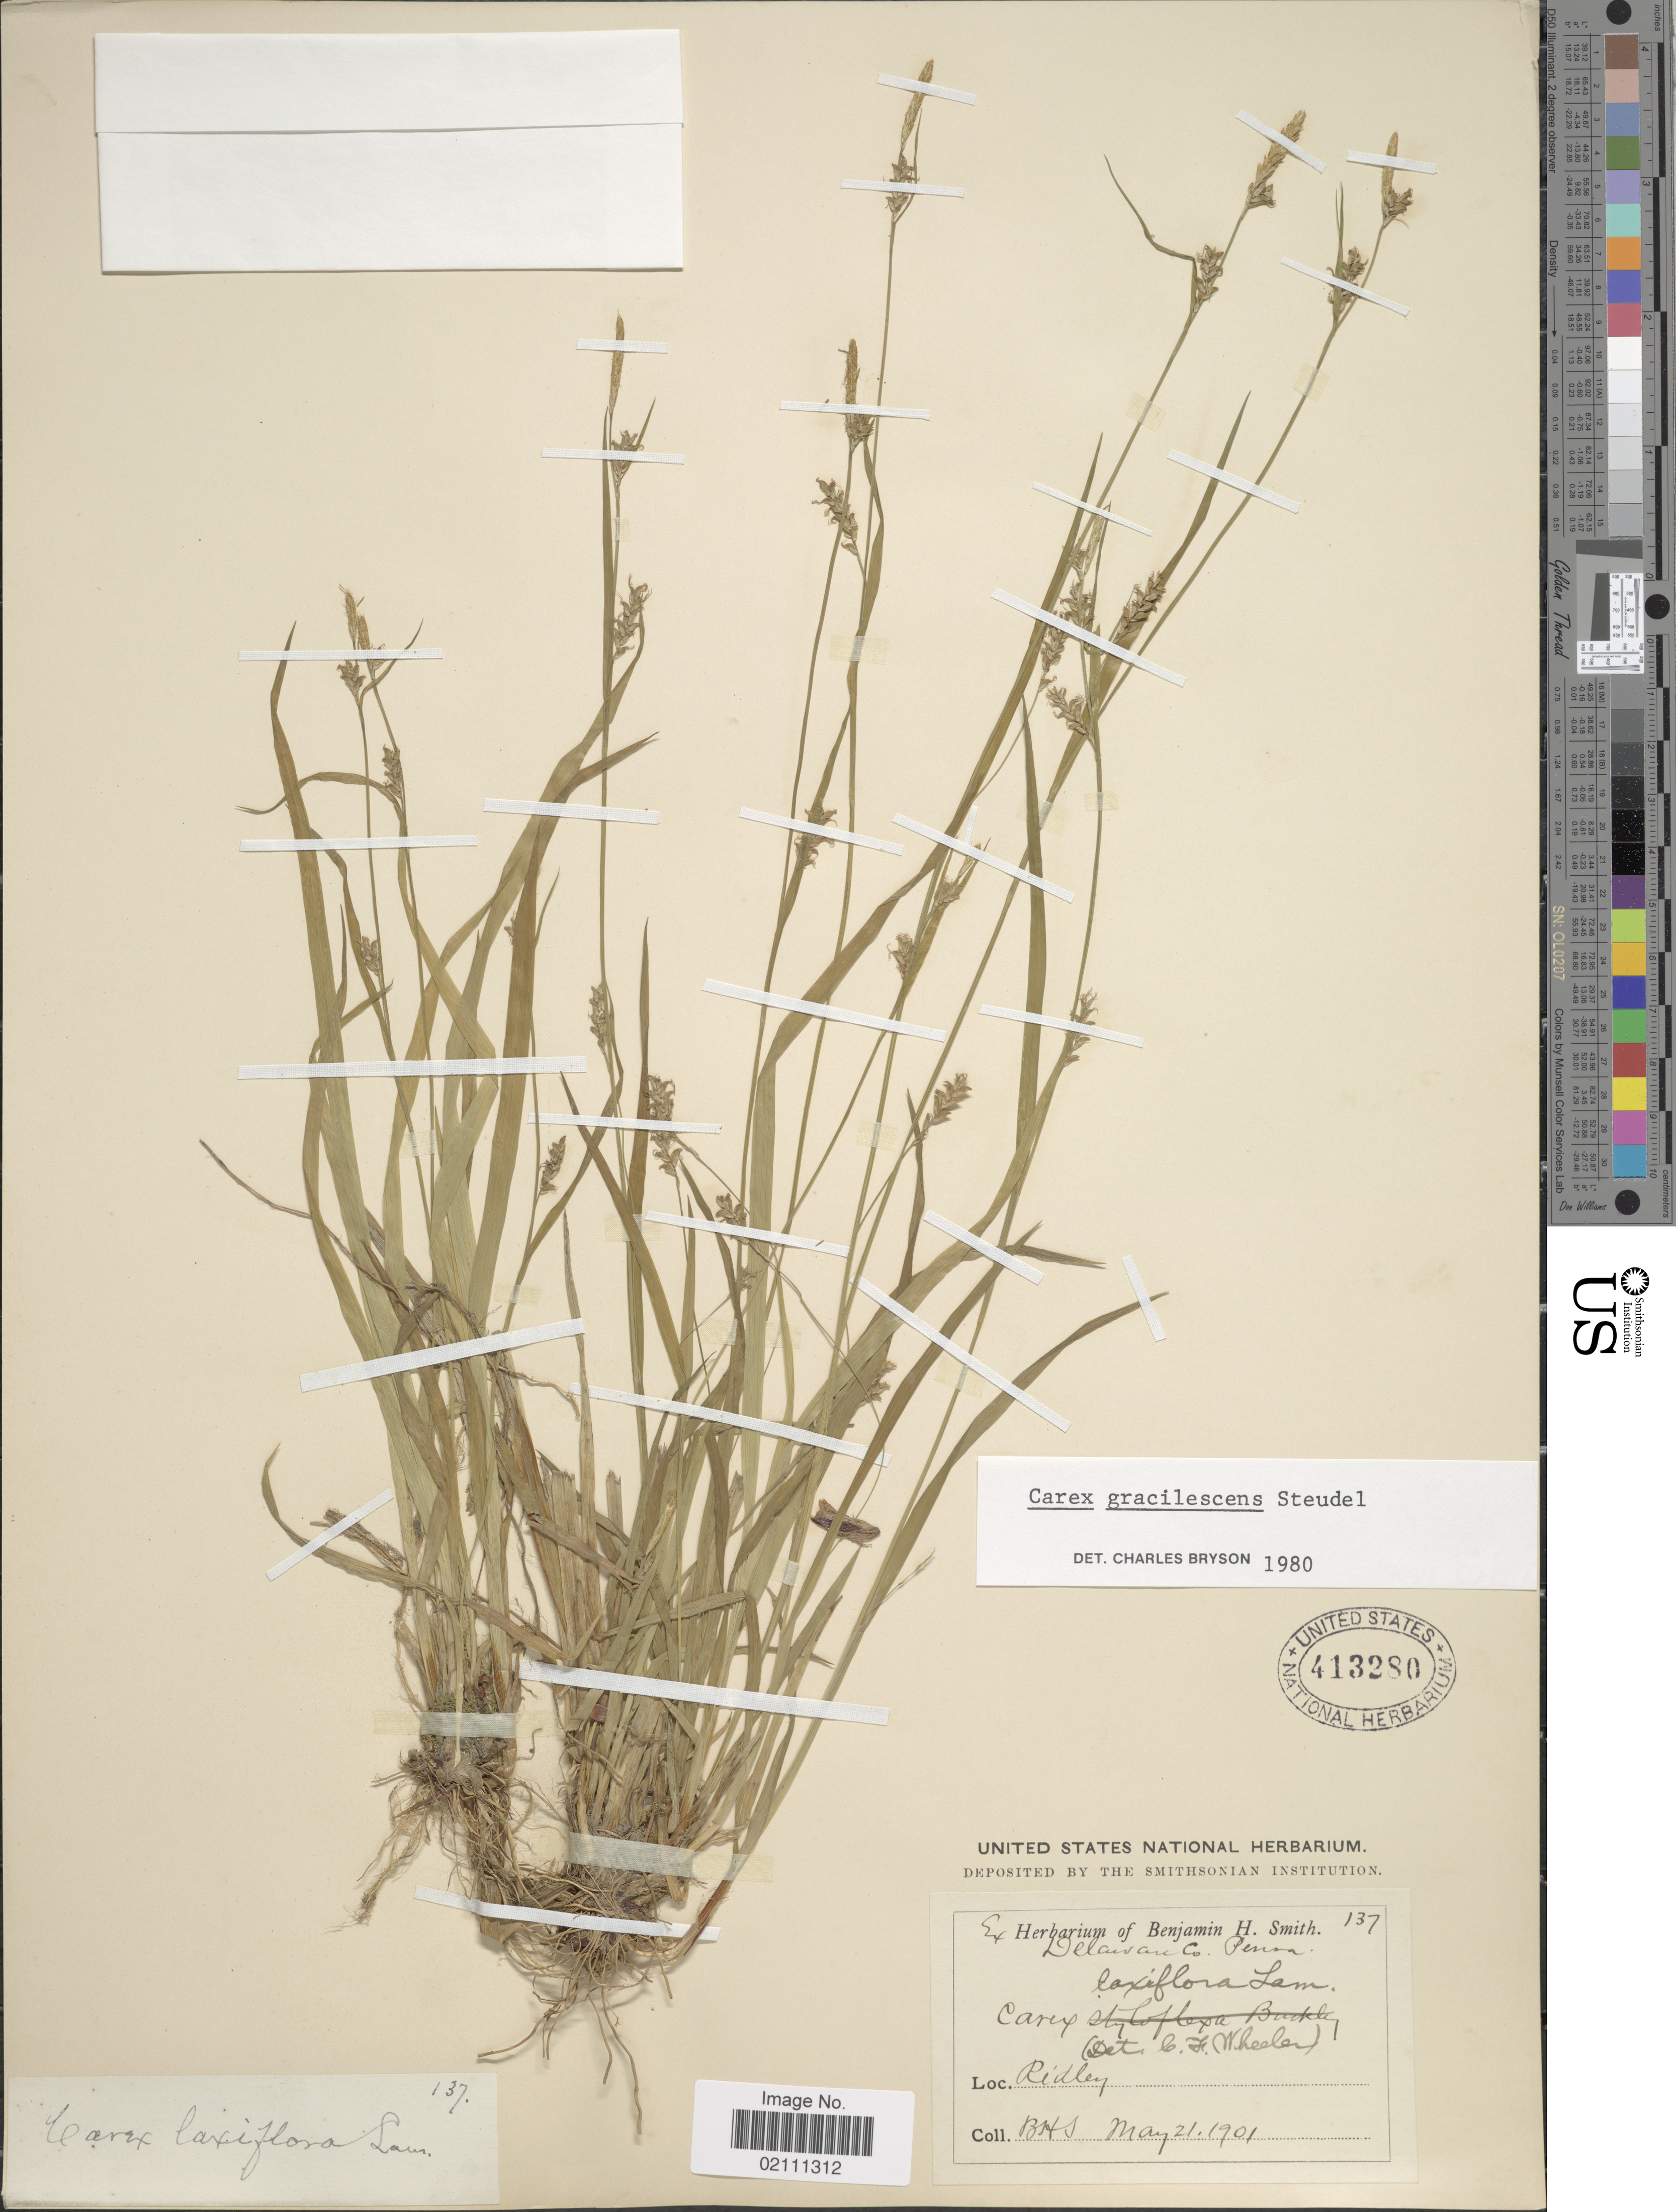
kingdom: Plantae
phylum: Tracheophyta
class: Liliopsida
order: Poales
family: Cyperaceae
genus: Carex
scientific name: Carex gracilescens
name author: Steud.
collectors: B. H. Smith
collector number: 137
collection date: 1901-05-21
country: United States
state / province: Pennsylvania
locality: Delaware Co., Ridley.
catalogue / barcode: US 413280